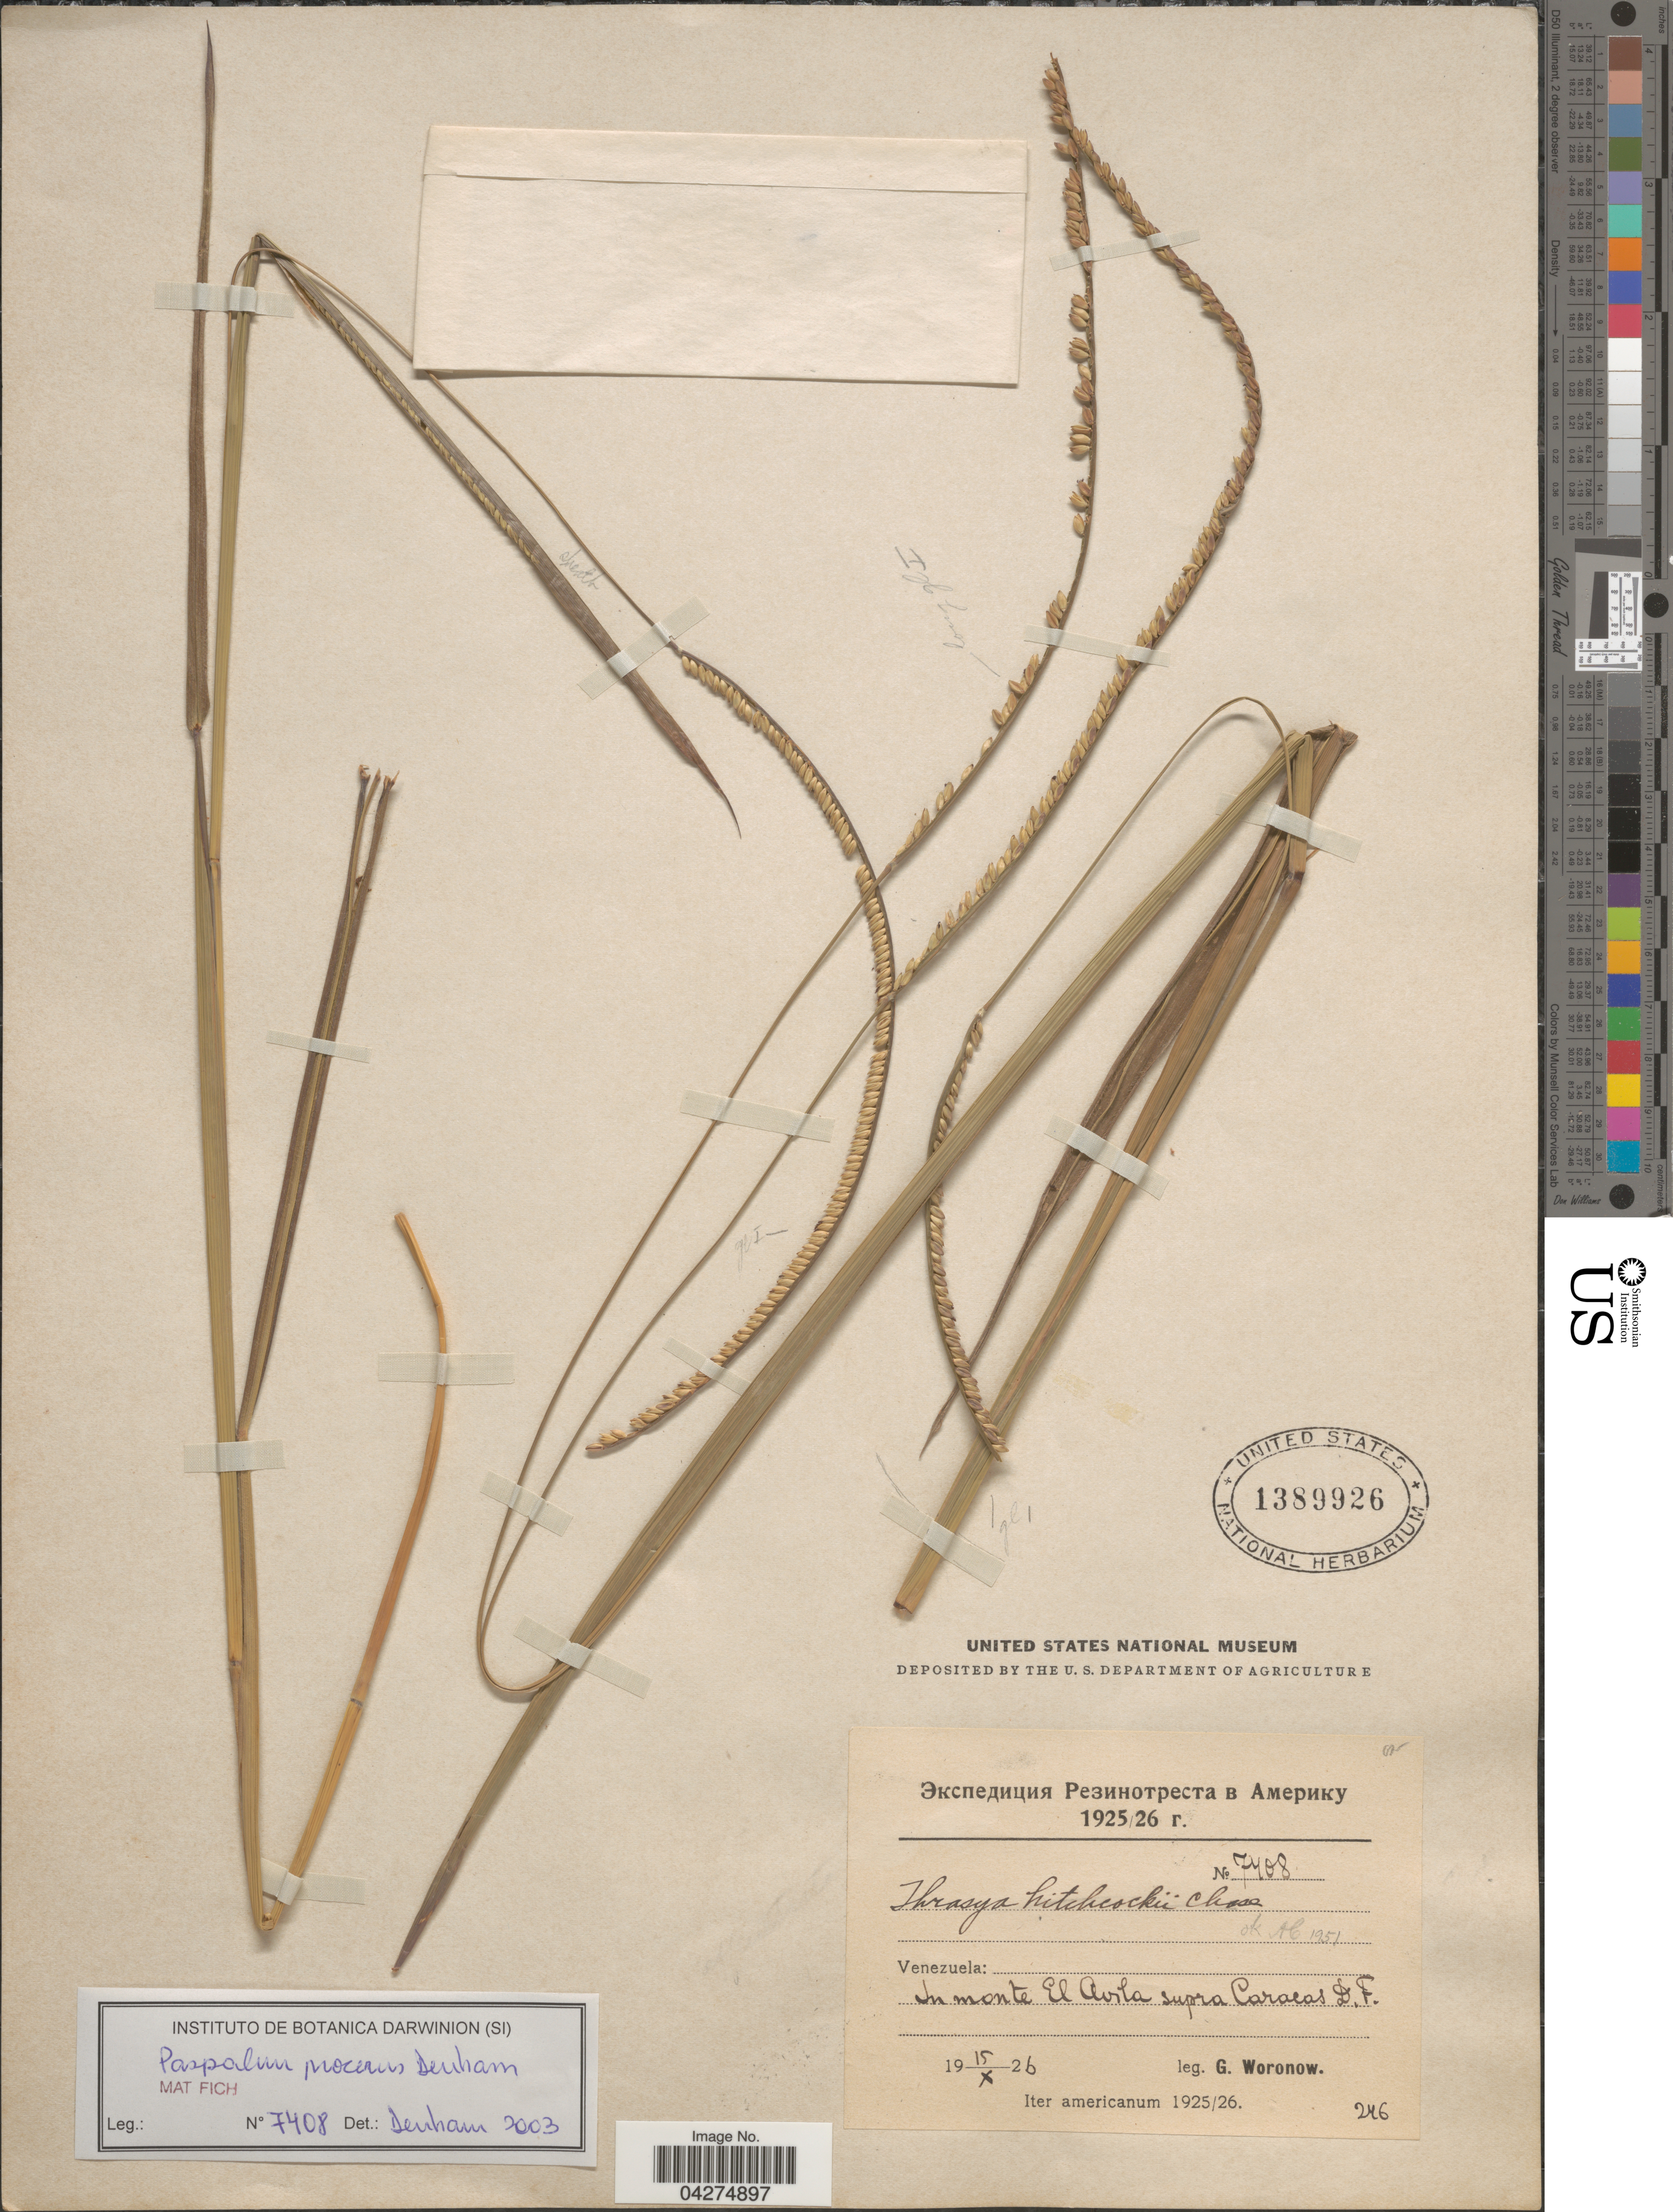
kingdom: Plantae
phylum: Tracheophyta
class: Liliopsida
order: Poales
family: Poaceae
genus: Paspalum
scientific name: Paspalum procerum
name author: S. Denham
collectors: G. Woronow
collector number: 7408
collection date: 1926-10-15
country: Venezuela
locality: In monte El Avila supra Caracas D.F. Iter americanum 1925/26.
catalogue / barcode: US 1389926